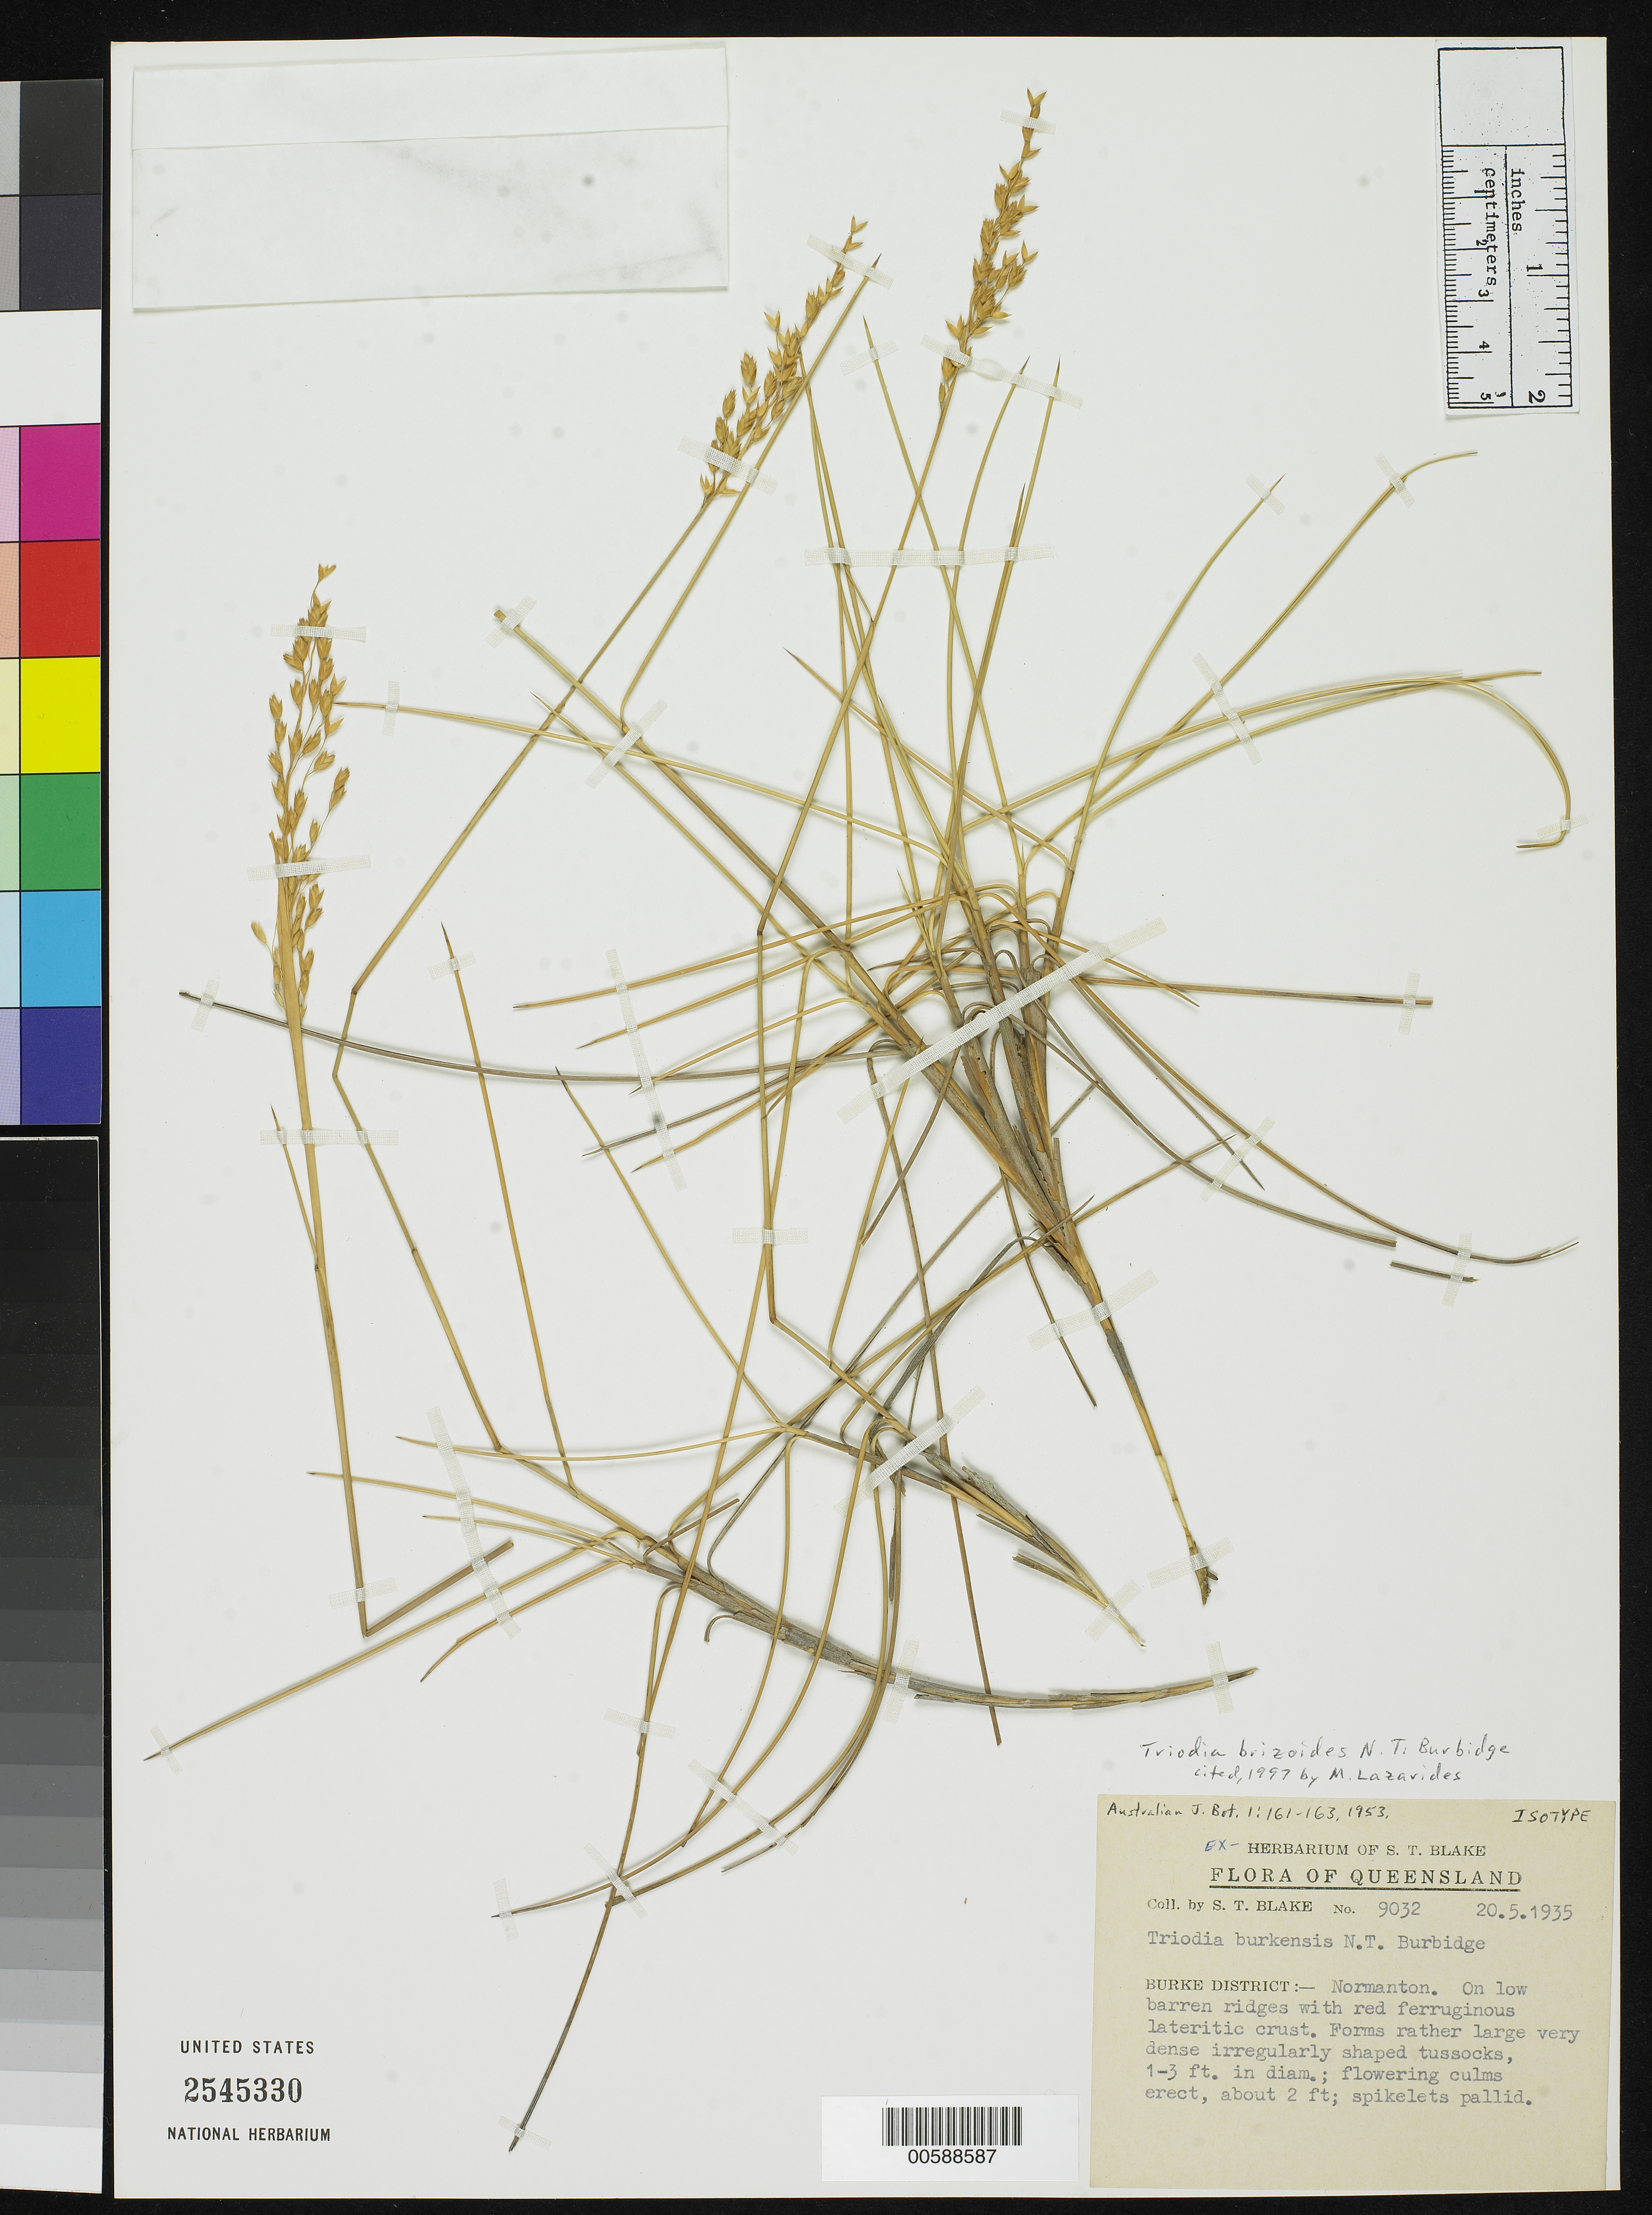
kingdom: Plantae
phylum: Tracheophyta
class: Liliopsida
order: Poales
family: Poaceae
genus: Triodia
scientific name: Triodia burkensis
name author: N.T. Burb.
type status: Isotype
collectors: S. T. Blake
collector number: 9032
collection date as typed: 20 May 1935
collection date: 1935-05-20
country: Australia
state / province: Queensland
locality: Burke District, Normanton.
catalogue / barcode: US 2545330